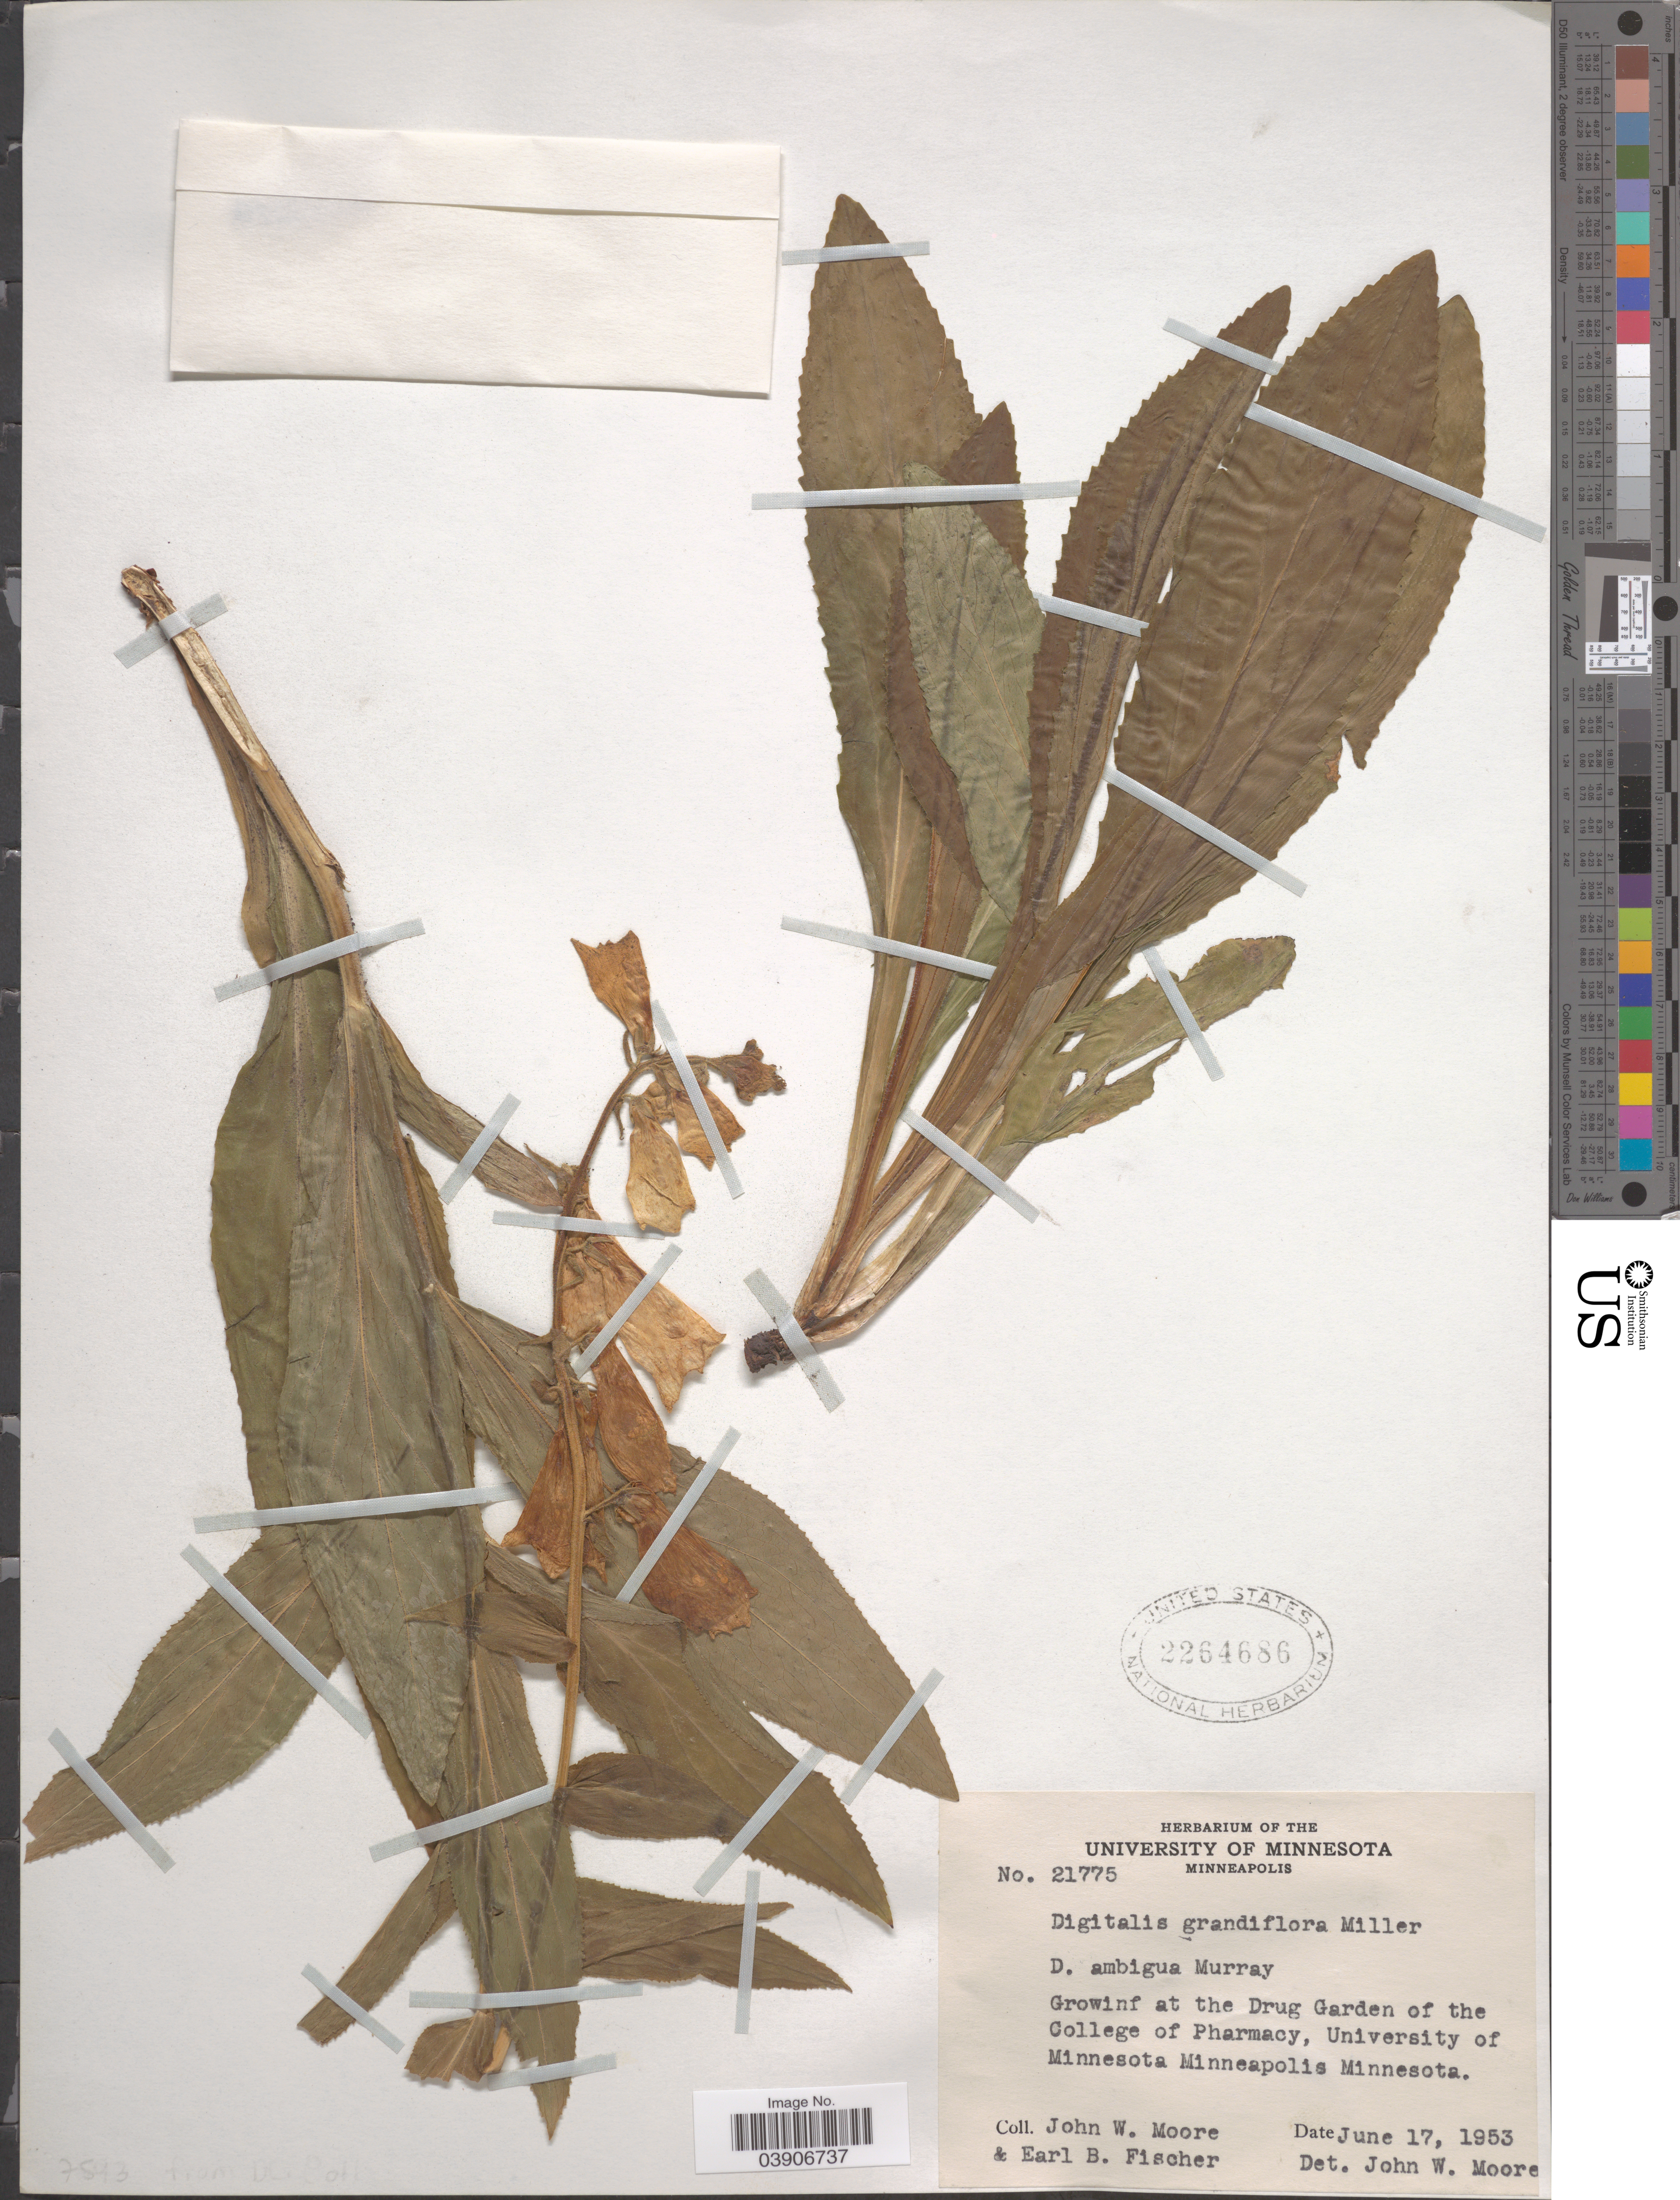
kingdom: Plantae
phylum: Tracheophyta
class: Magnoliopsida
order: Lamiales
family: Plantaginaceae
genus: Digitalis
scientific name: Digitalis grandiflora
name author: Mill.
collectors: J. Moore & E. Fischer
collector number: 21775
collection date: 1953-06-17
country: United States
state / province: Minnesota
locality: Minneapolis. Growing at the Drug Garden of the College of Pharmacy, University of Minnesota, Minneapolis Minnesota.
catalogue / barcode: US 2264686